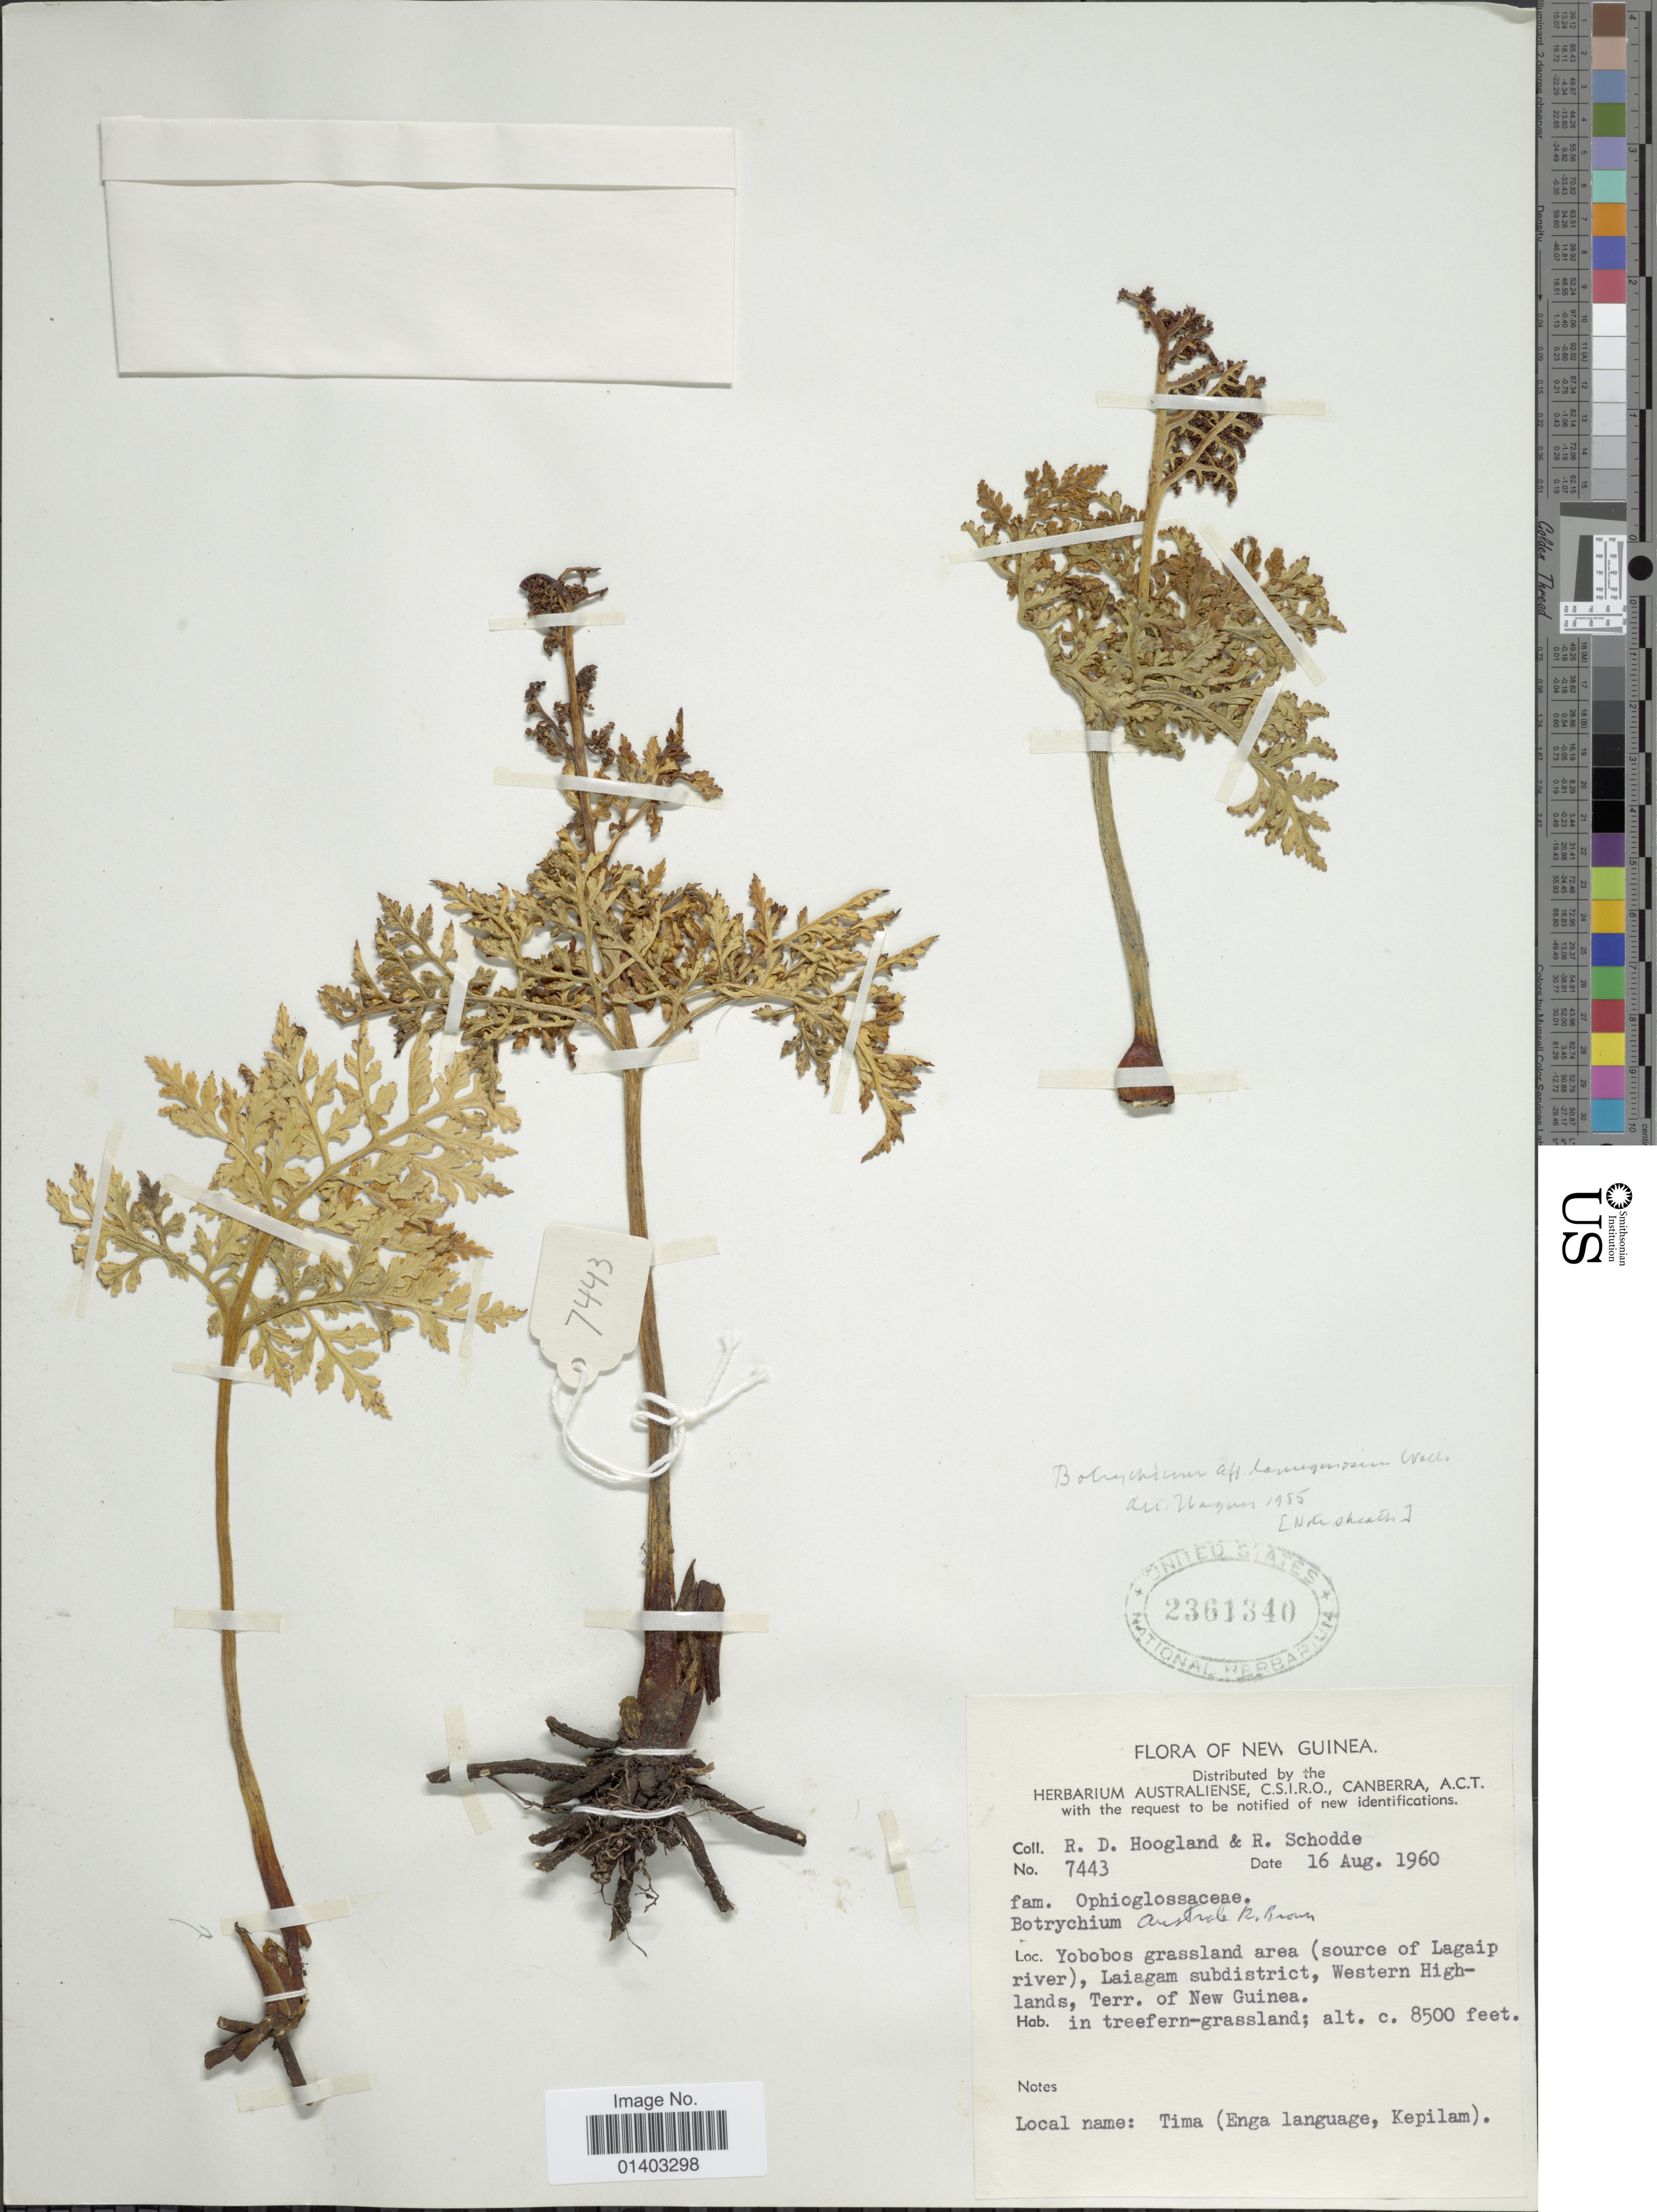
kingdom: Plantae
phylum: Tracheophyta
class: Polypodiopsida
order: Ophioglossales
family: Ophioglossaceae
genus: Botrychium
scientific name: Botrychium lanuginosum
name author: Wall. ex Hook. & Grev.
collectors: R. D. Hoogland & R. Schodde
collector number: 7443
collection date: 1960-08-16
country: Papua New Guinea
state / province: Western Highlands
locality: Yobobos grassland area (source of Lagaip river), Laiagam subdistrict, Terr of New Guinea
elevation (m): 2591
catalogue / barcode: US 2361340